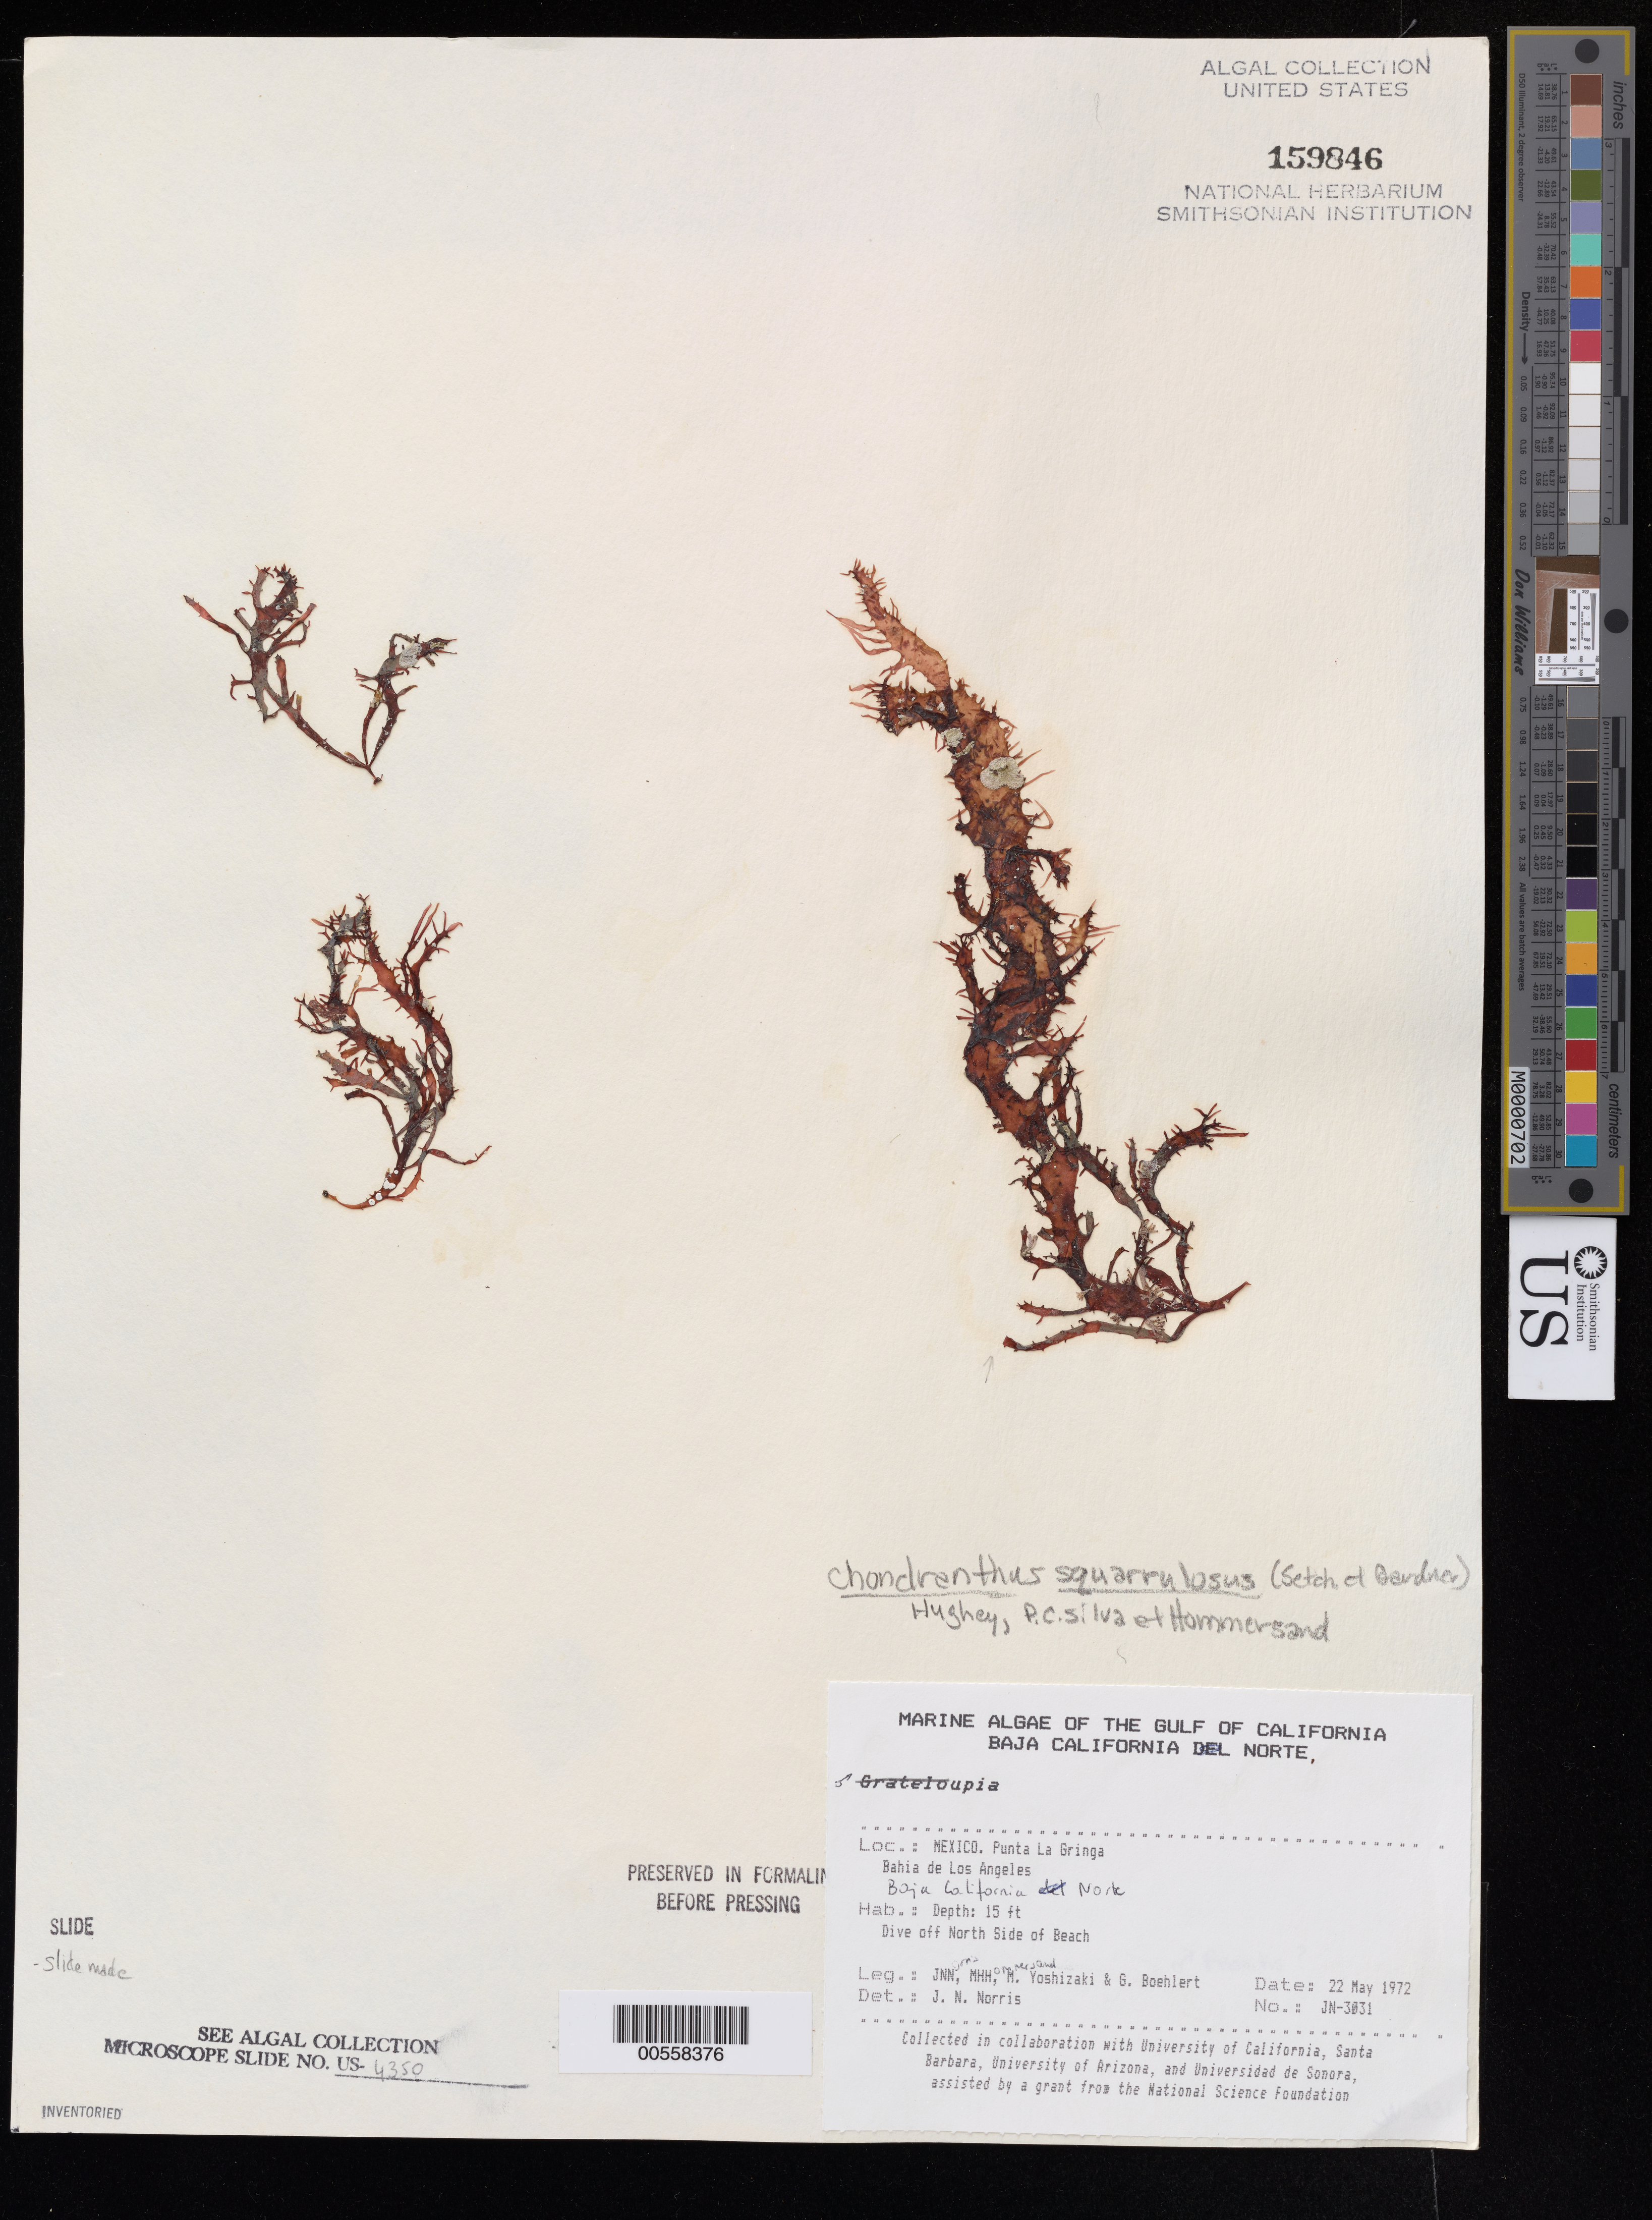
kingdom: Plantae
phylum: Rhodophyta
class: Florideophyceae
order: Gigartinales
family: Gigartinaceae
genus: Chondracanthus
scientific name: Chondracanthus squarrulosus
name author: (Setch. & N.L. Gardner) J.R. Hughey et al.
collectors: J. N. Norris, M. H. Hommersand, M. Yoshizaki & G. Boehlert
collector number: JN-3031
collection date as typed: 22 May 1972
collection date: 1972-05-22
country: Mexico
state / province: Baja California Norte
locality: Punta La Gringa, Bahia de los Angeles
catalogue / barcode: US 159846